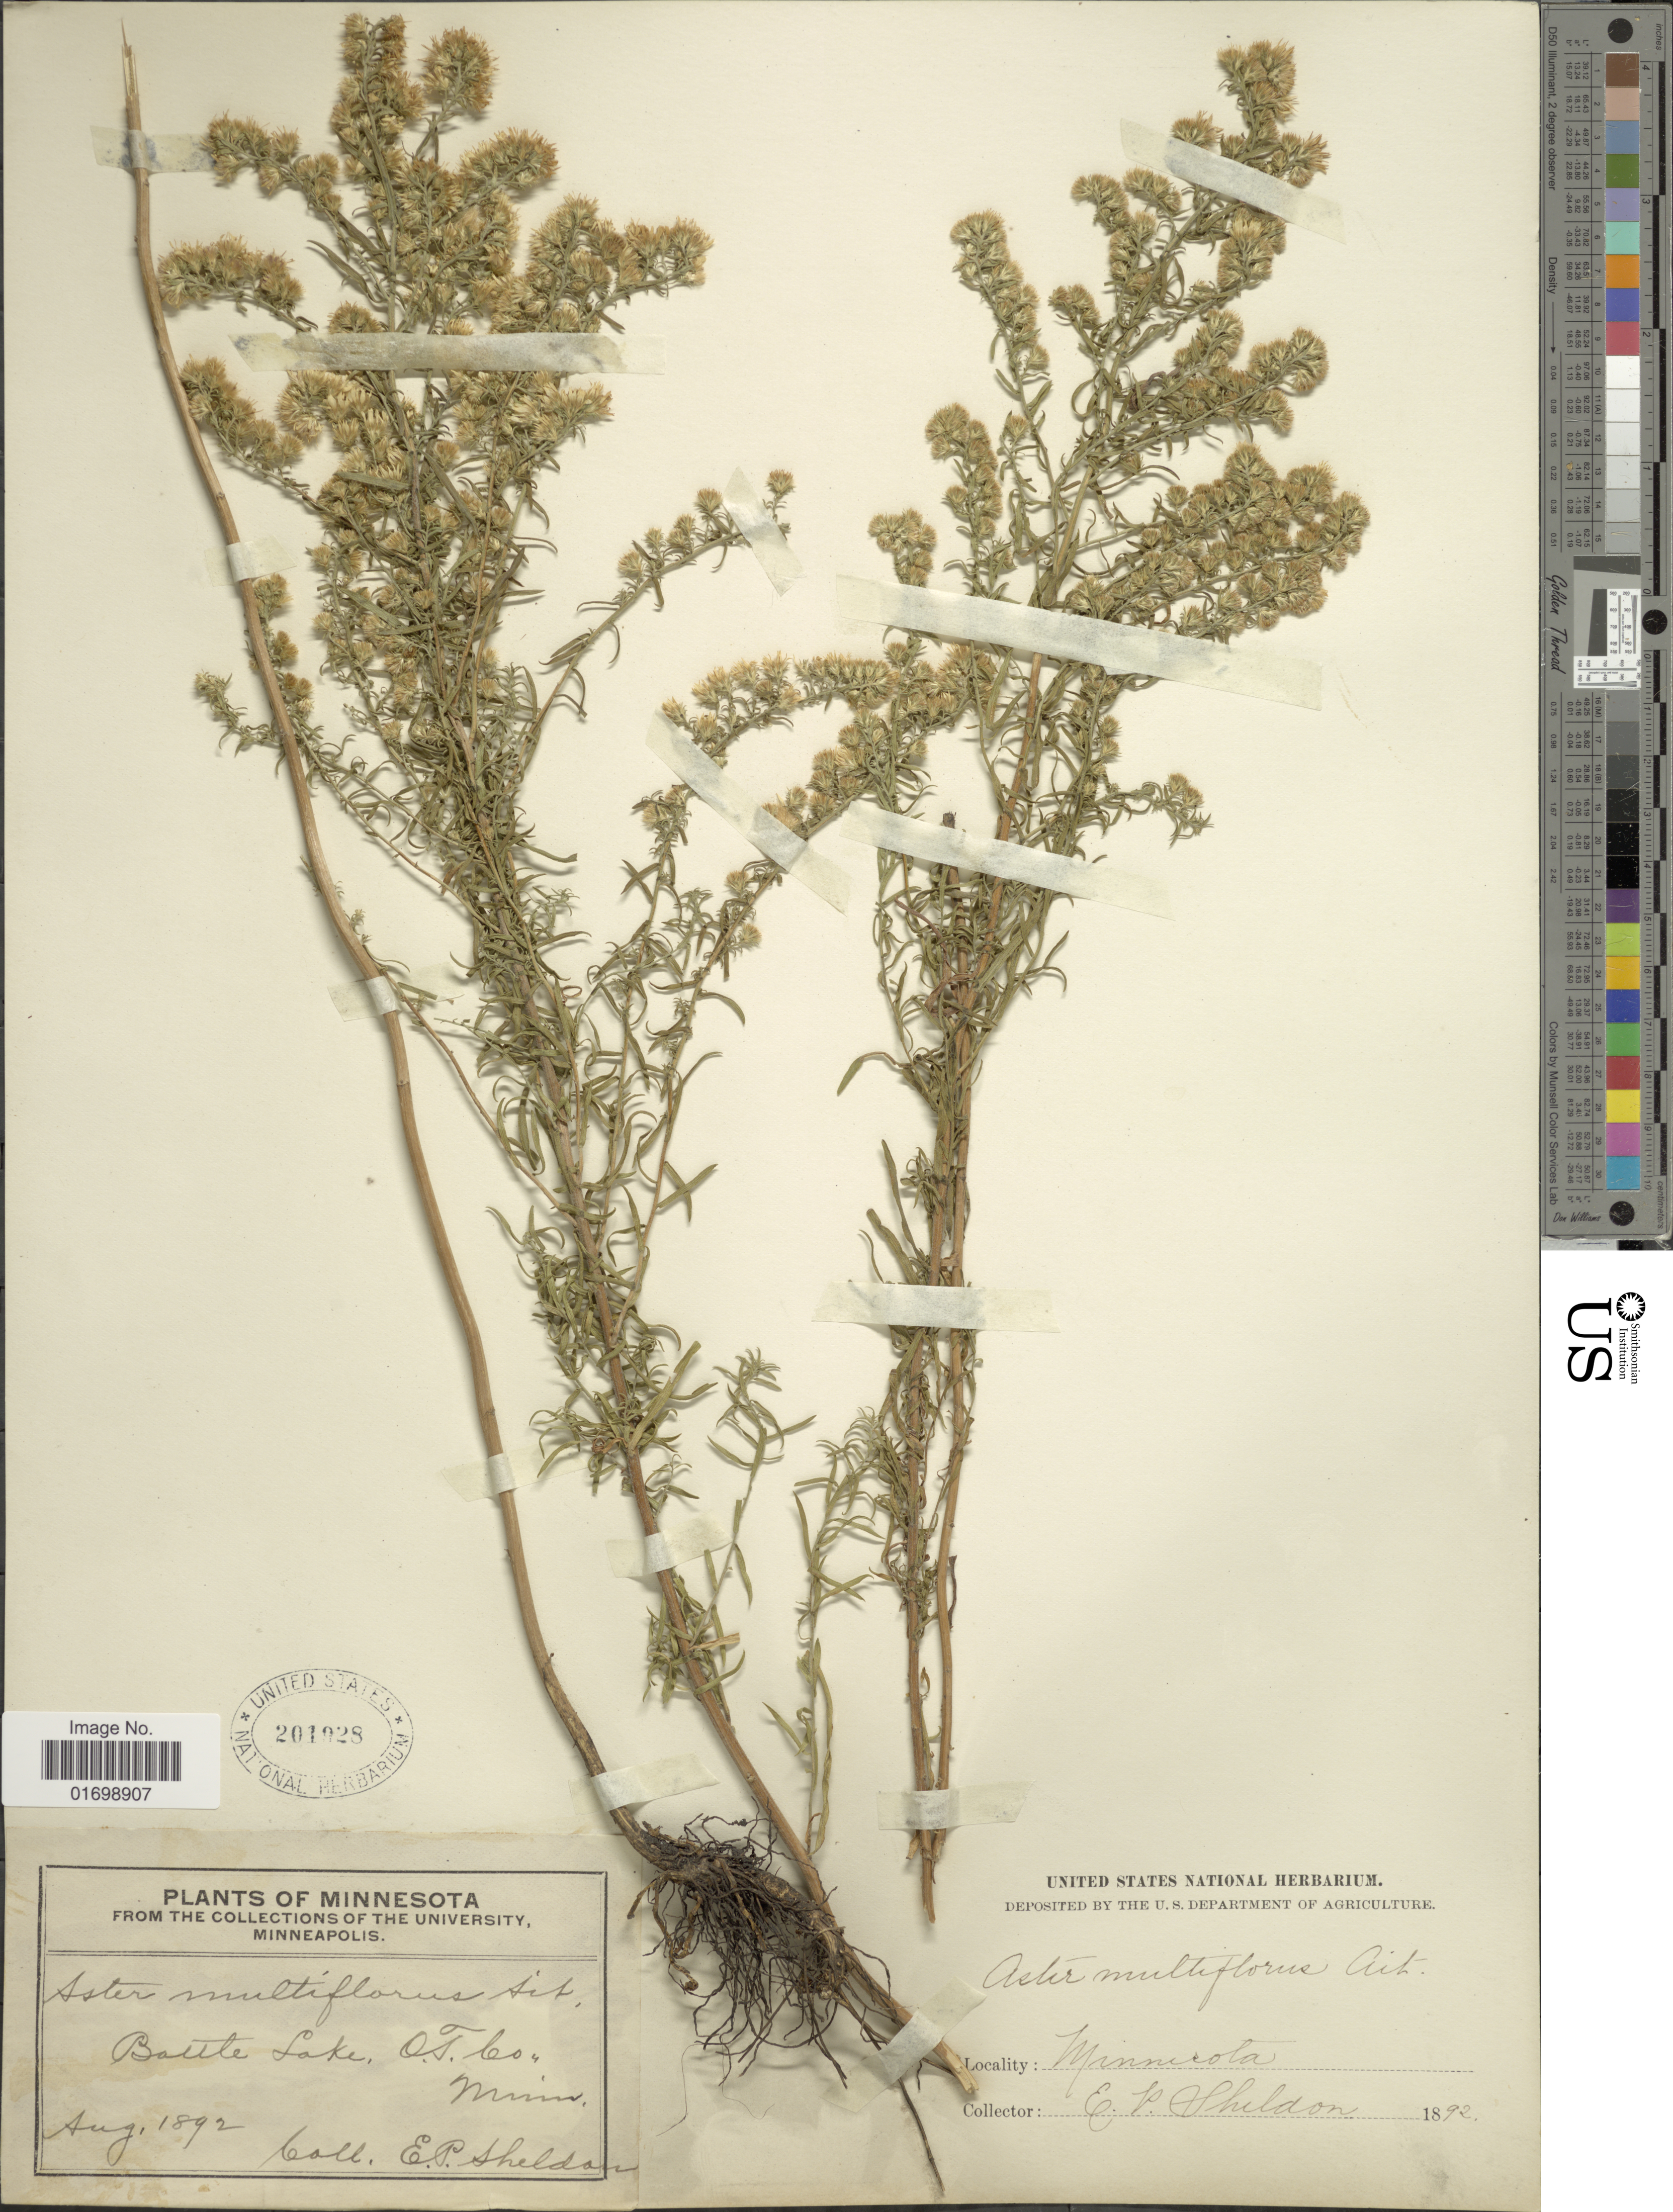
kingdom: Plantae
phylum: Tracheophyta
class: Magnoliopsida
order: Asterales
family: Asteraceae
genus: Symphyotrichum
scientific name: Symphyotrichum ericoides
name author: (L.) G.L. Nesom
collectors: E. P. Sheldon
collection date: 1892-08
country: United States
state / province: Minnesota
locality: Battle Lake, O.T Co.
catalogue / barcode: US 201928